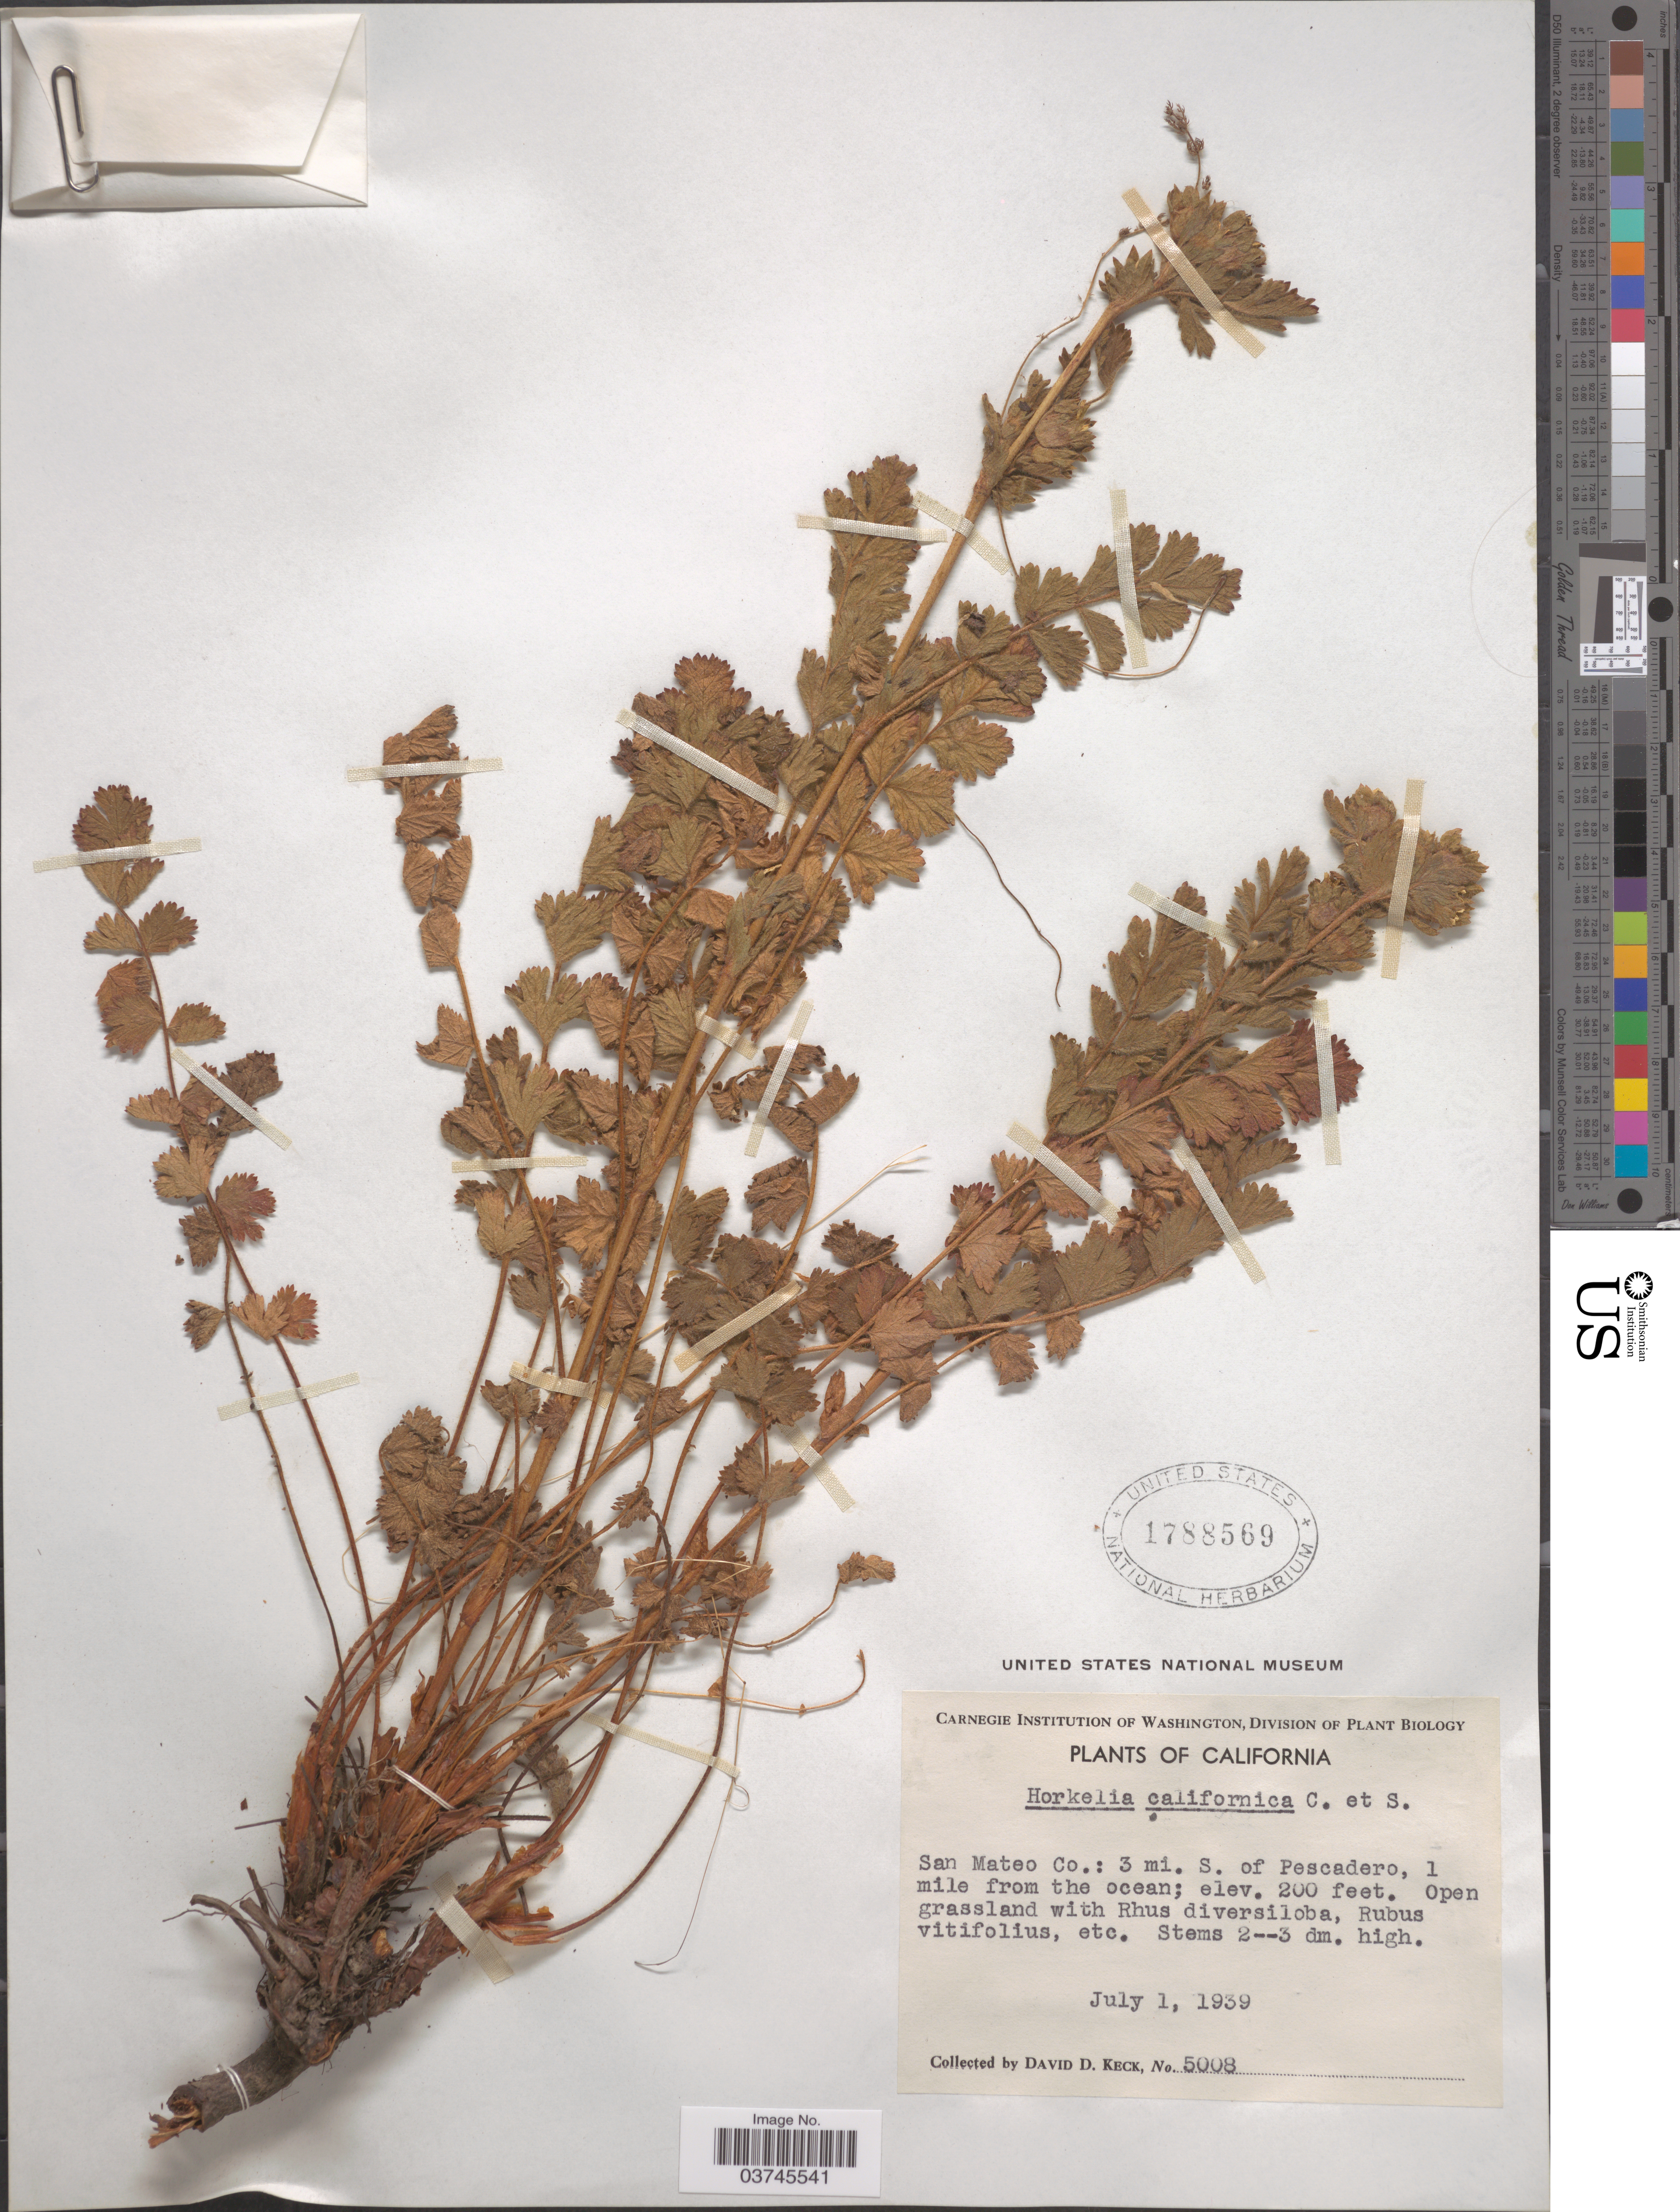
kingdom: Plantae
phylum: Tracheophyta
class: Magnoliopsida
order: Rosales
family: Rosaceae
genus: Potentilla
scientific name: Potentilla californica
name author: (Cham. & Schltdl.) Greene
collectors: D. D. Keck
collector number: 5008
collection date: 1939-07-01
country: United States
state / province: California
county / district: San Mateo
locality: San Mateo Co.: 3 mi. S. of Pescadero, 1 mile from the ocean.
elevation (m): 61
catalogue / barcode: US 1788569